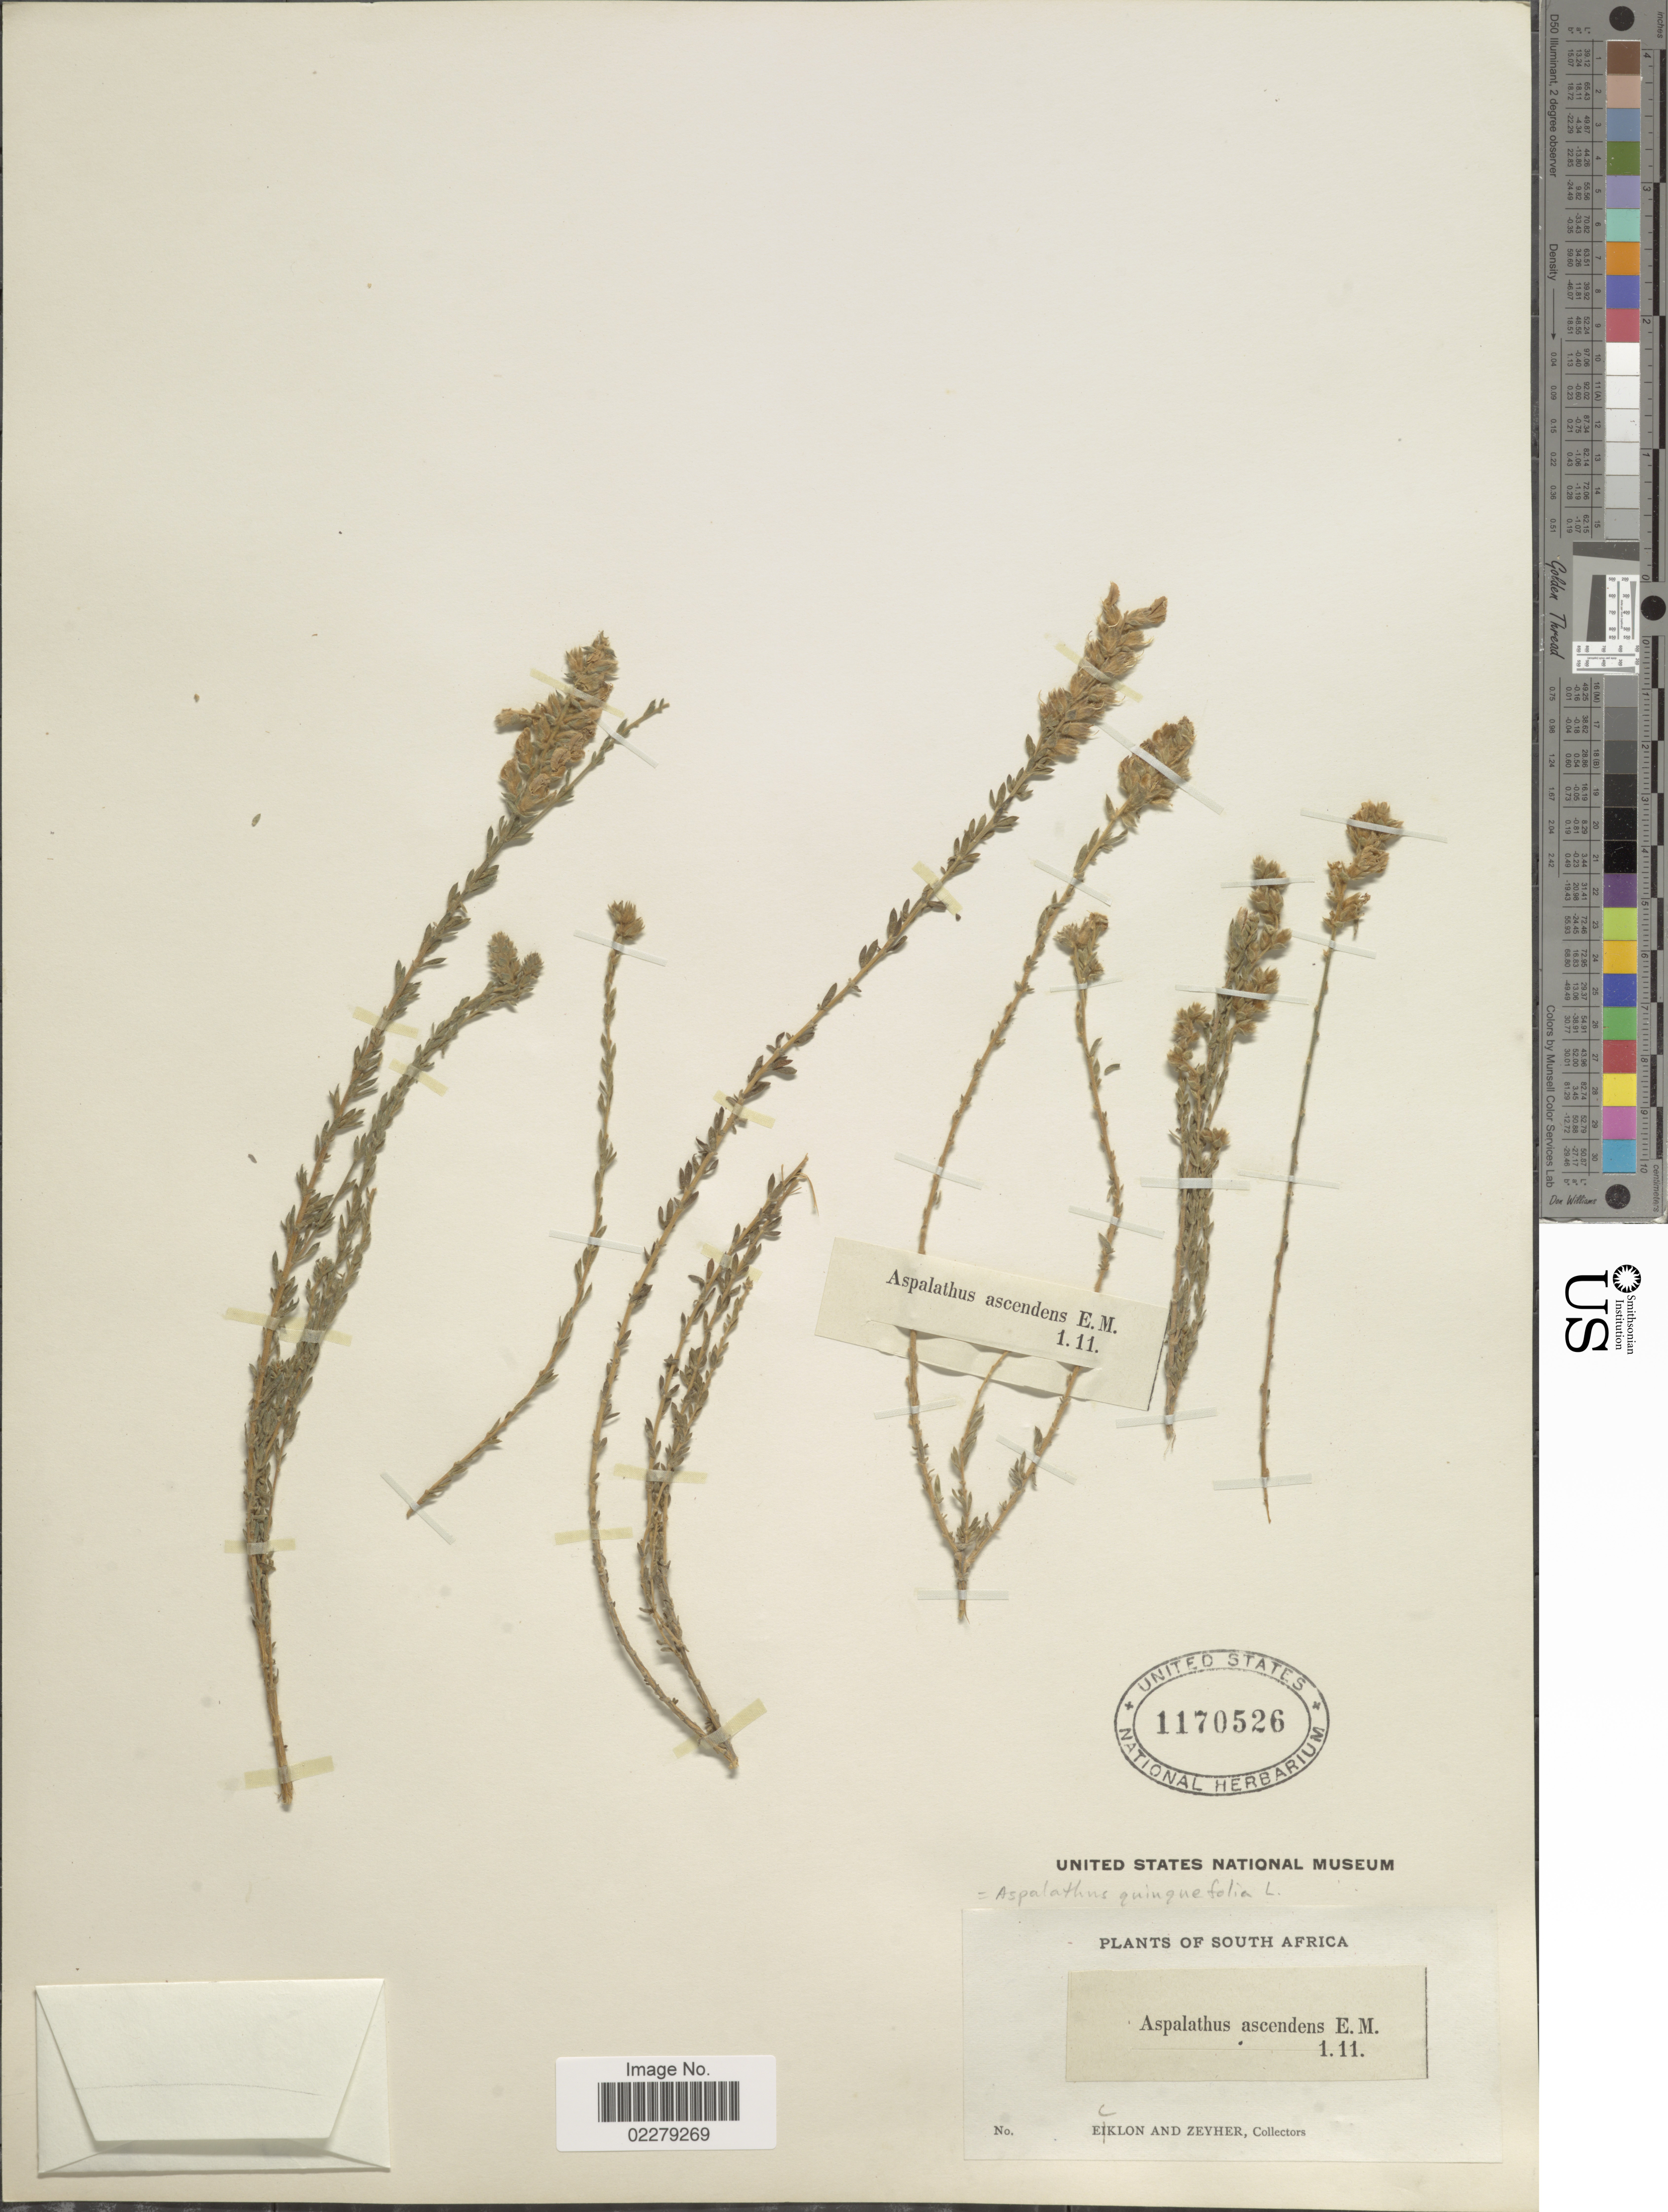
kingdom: Plantae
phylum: Tracheophyta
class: Magnoliopsida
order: Fabales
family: Fabaceae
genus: Aspalathus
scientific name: Aspalathus quinquefolia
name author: L.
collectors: -. Ecklon & -. Zeyher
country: South Africa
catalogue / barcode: US 1170526